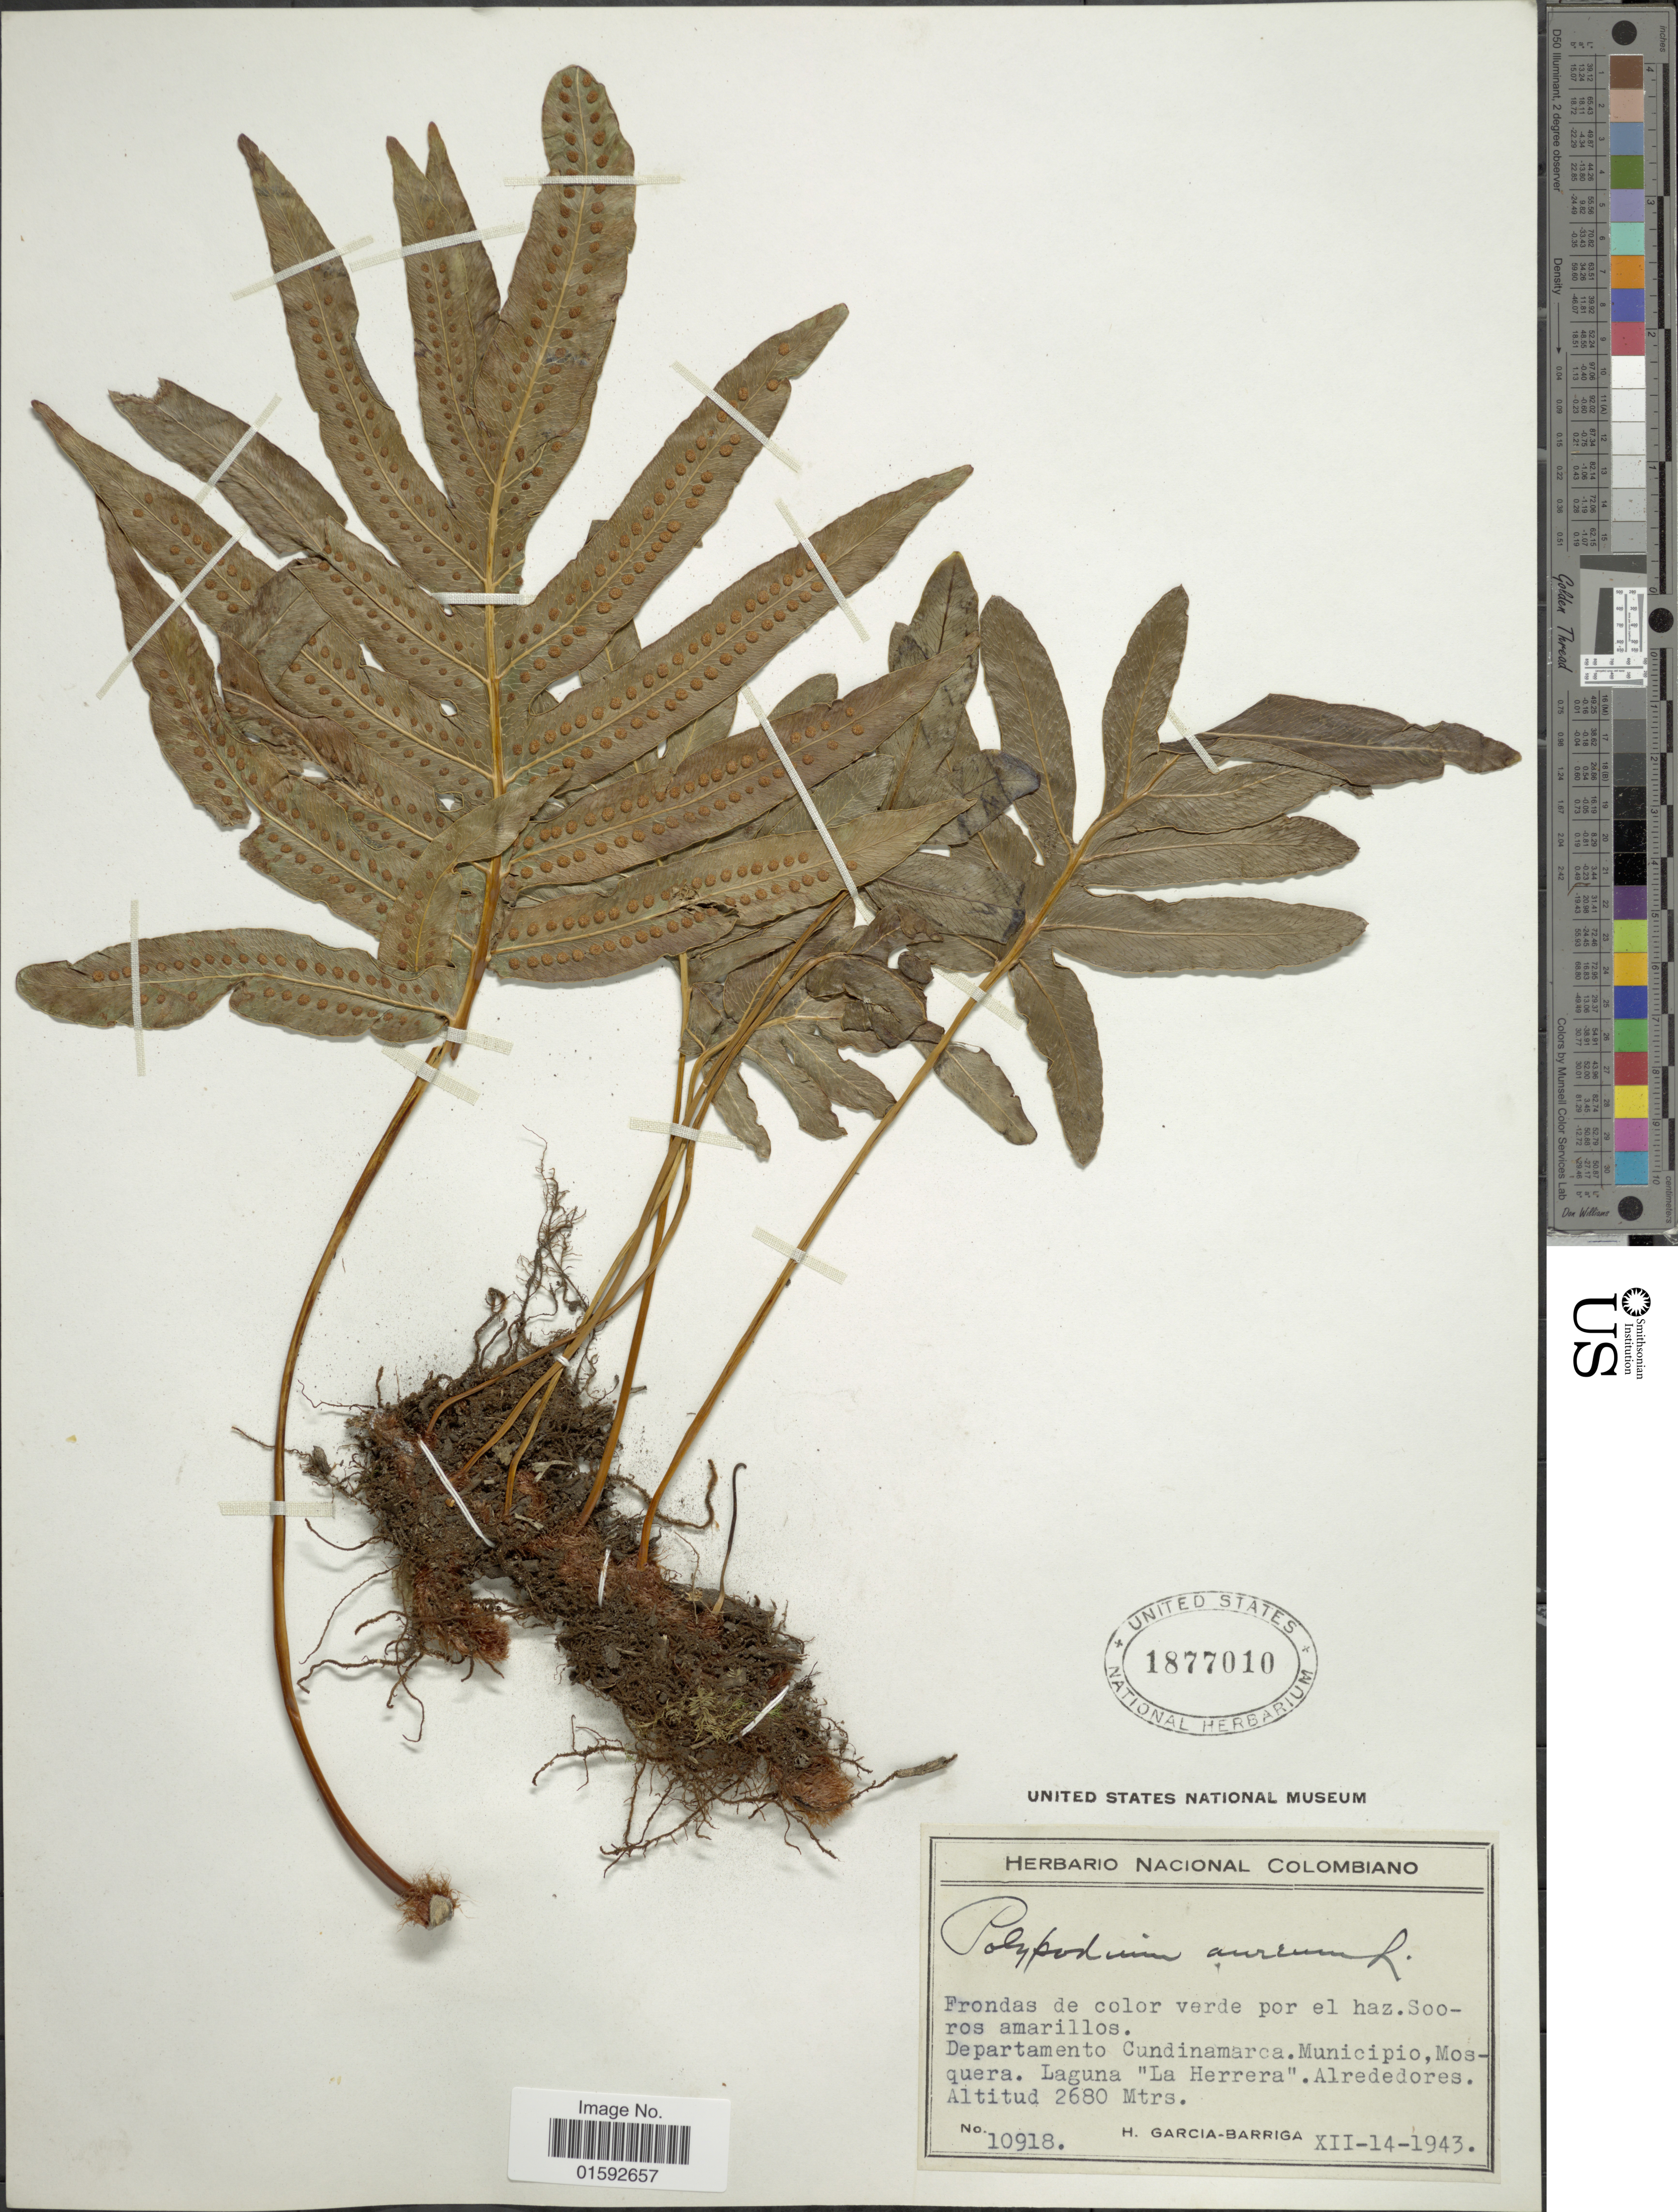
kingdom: Plantae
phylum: Tracheophyta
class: Polypodiopsida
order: Polypodiales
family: Polypodiaceae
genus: Phlebodium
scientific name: Phlebodium pseudoaureum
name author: (Cav.) Lellinger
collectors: H. García Barriga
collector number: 10918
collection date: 1943-12-14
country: Colombia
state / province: Cundinamarca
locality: Municipio, Mosquera. Laguna "La Herrera", Alrededores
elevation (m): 2680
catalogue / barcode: US 1877010